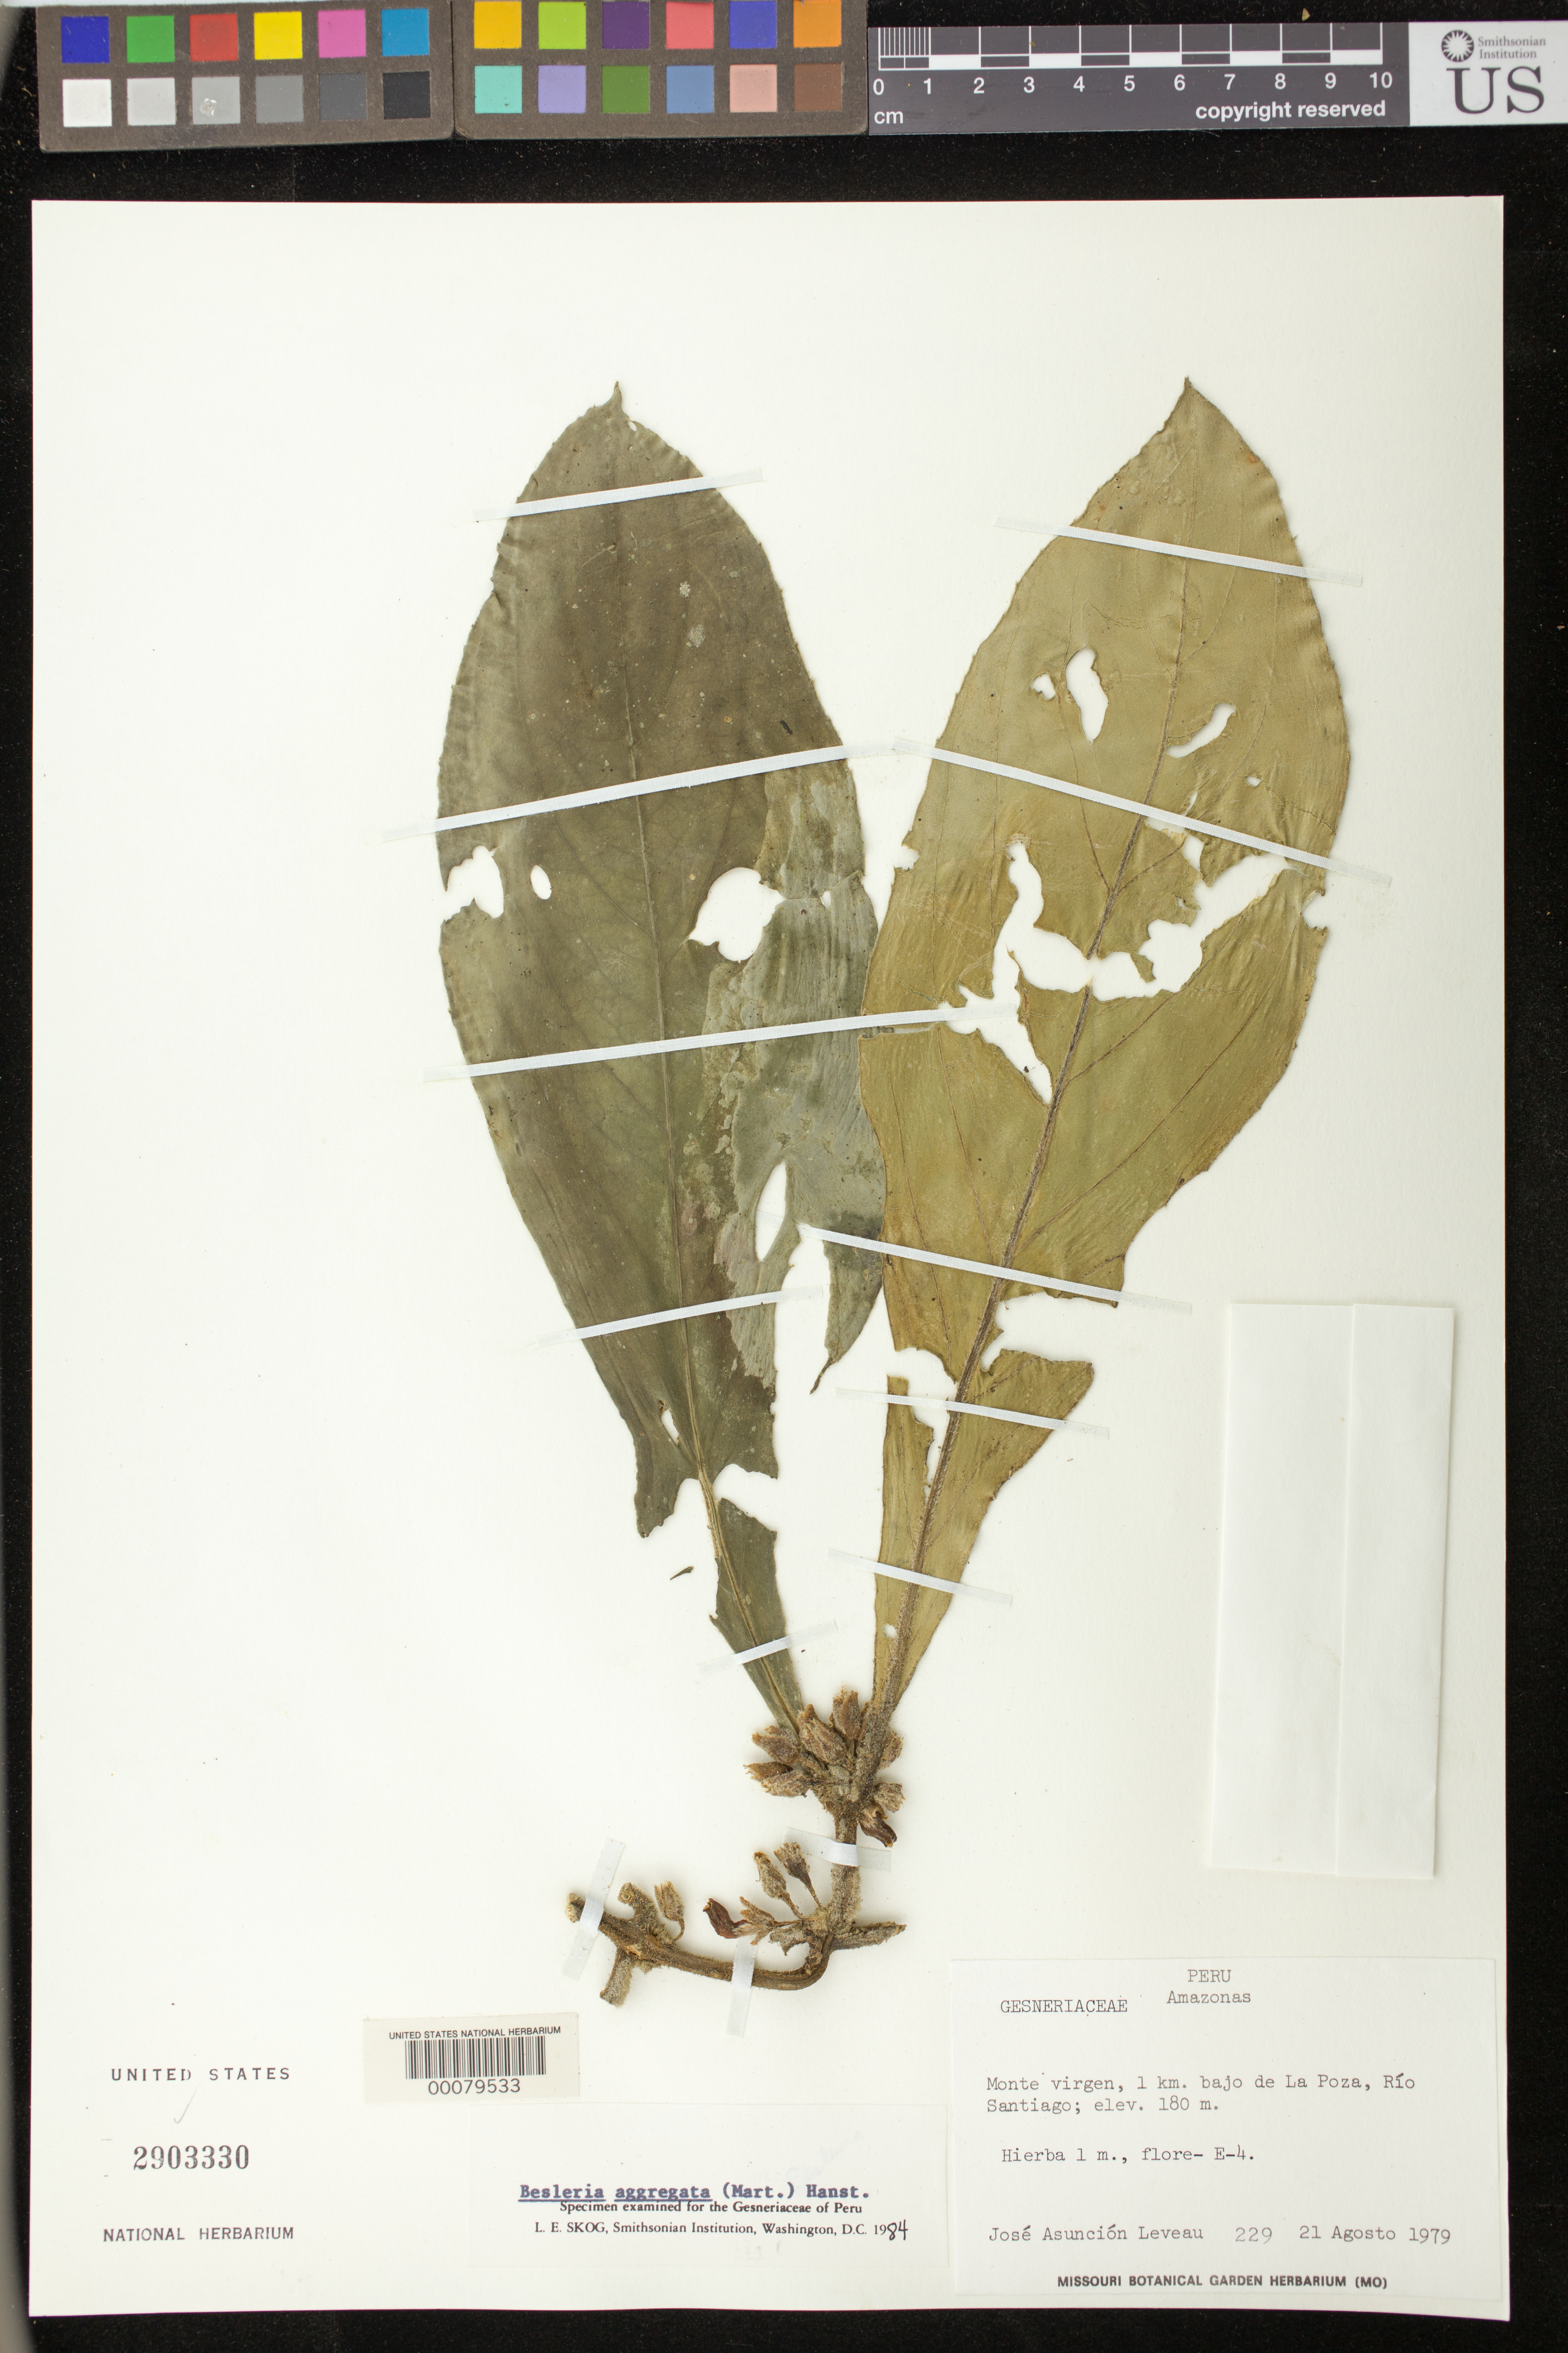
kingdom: Plantae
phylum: Tracheophyta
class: Magnoliopsida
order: Lamiales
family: Gesneriaceae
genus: Besleria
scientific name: Besleria aggregata var. aggregata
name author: (Mart.) Hanst.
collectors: J. Asuncion-leveau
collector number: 229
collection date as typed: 21 Aug 1979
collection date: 1979-08-21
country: Peru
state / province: Amazonas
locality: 1 km short of La Poza, Rio Santiago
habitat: Virgin forest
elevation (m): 180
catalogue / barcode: US 2903330